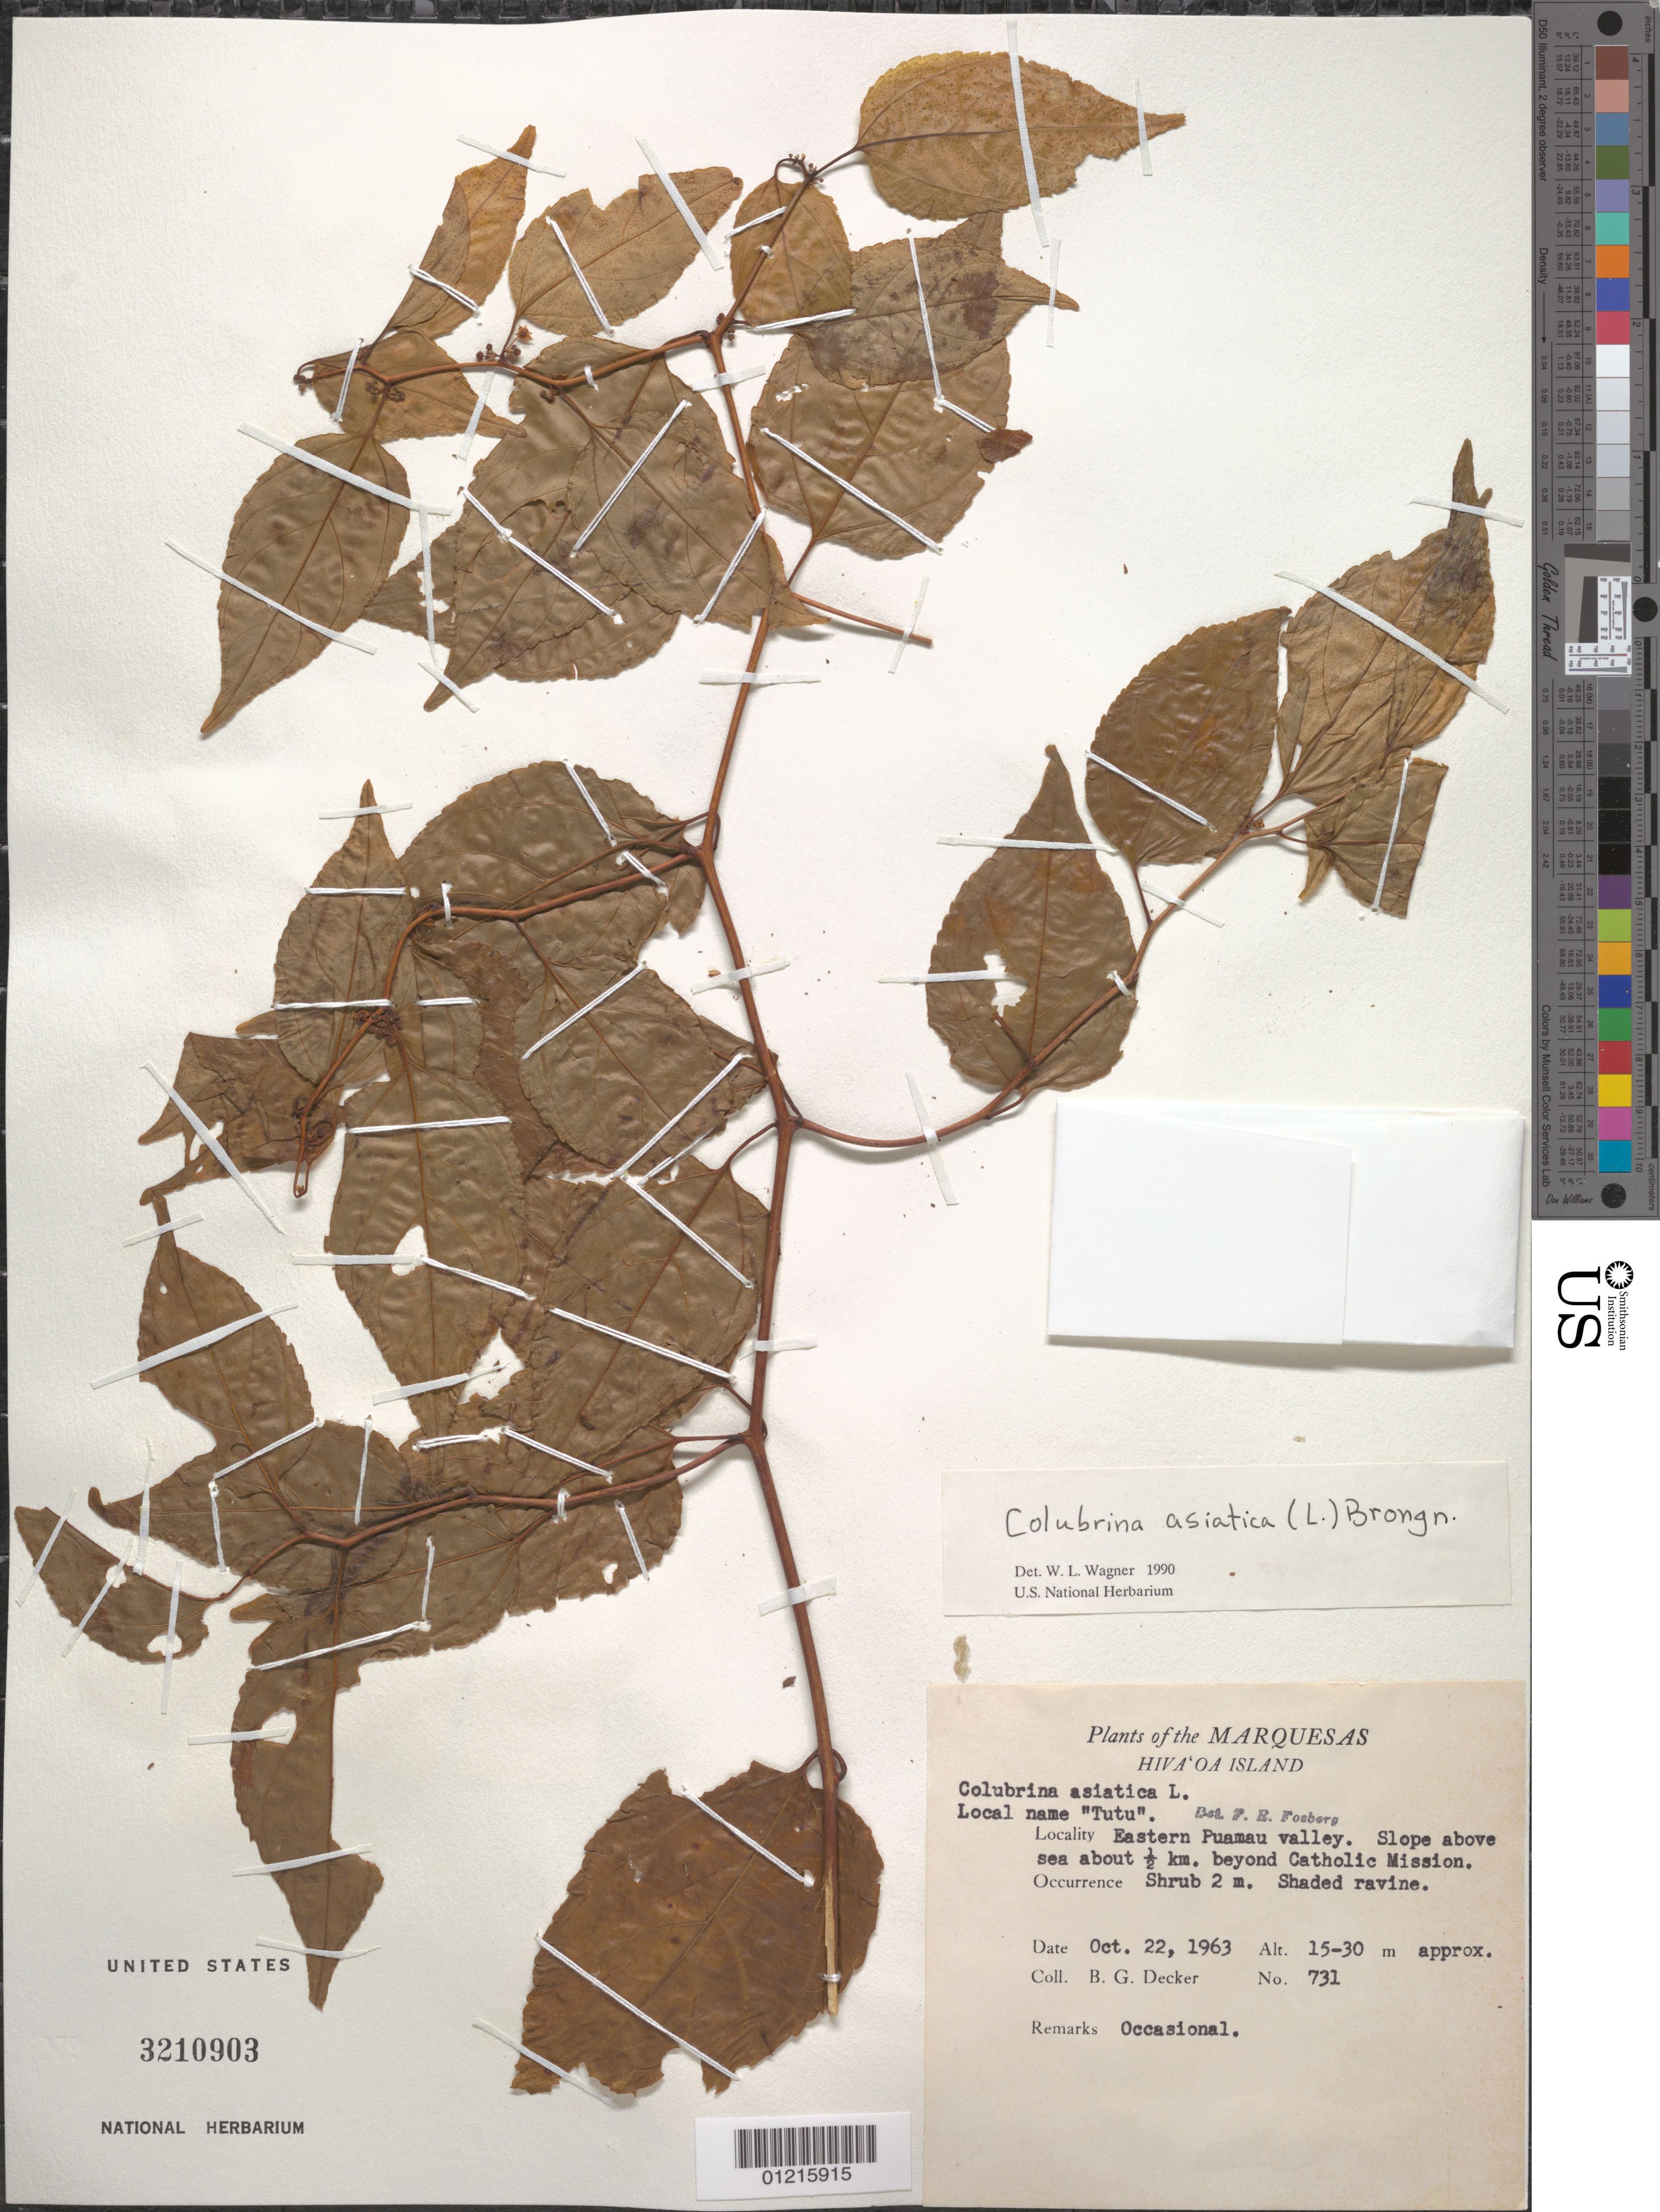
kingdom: Plantae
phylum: Tracheophyta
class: Magnoliopsida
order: Rosales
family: Rhamnaceae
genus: Colubrina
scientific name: Colubrina asiatica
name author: (L.) Brongn.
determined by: Wagner, W. L., (BOT), Smithsonian Institution - National Museum of Natural History (UNITED STATES)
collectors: B. G. Decker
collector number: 731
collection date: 1963-10-22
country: French Polynesia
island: Hiva Oa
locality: E Puamau Valley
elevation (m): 15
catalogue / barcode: US 3210903